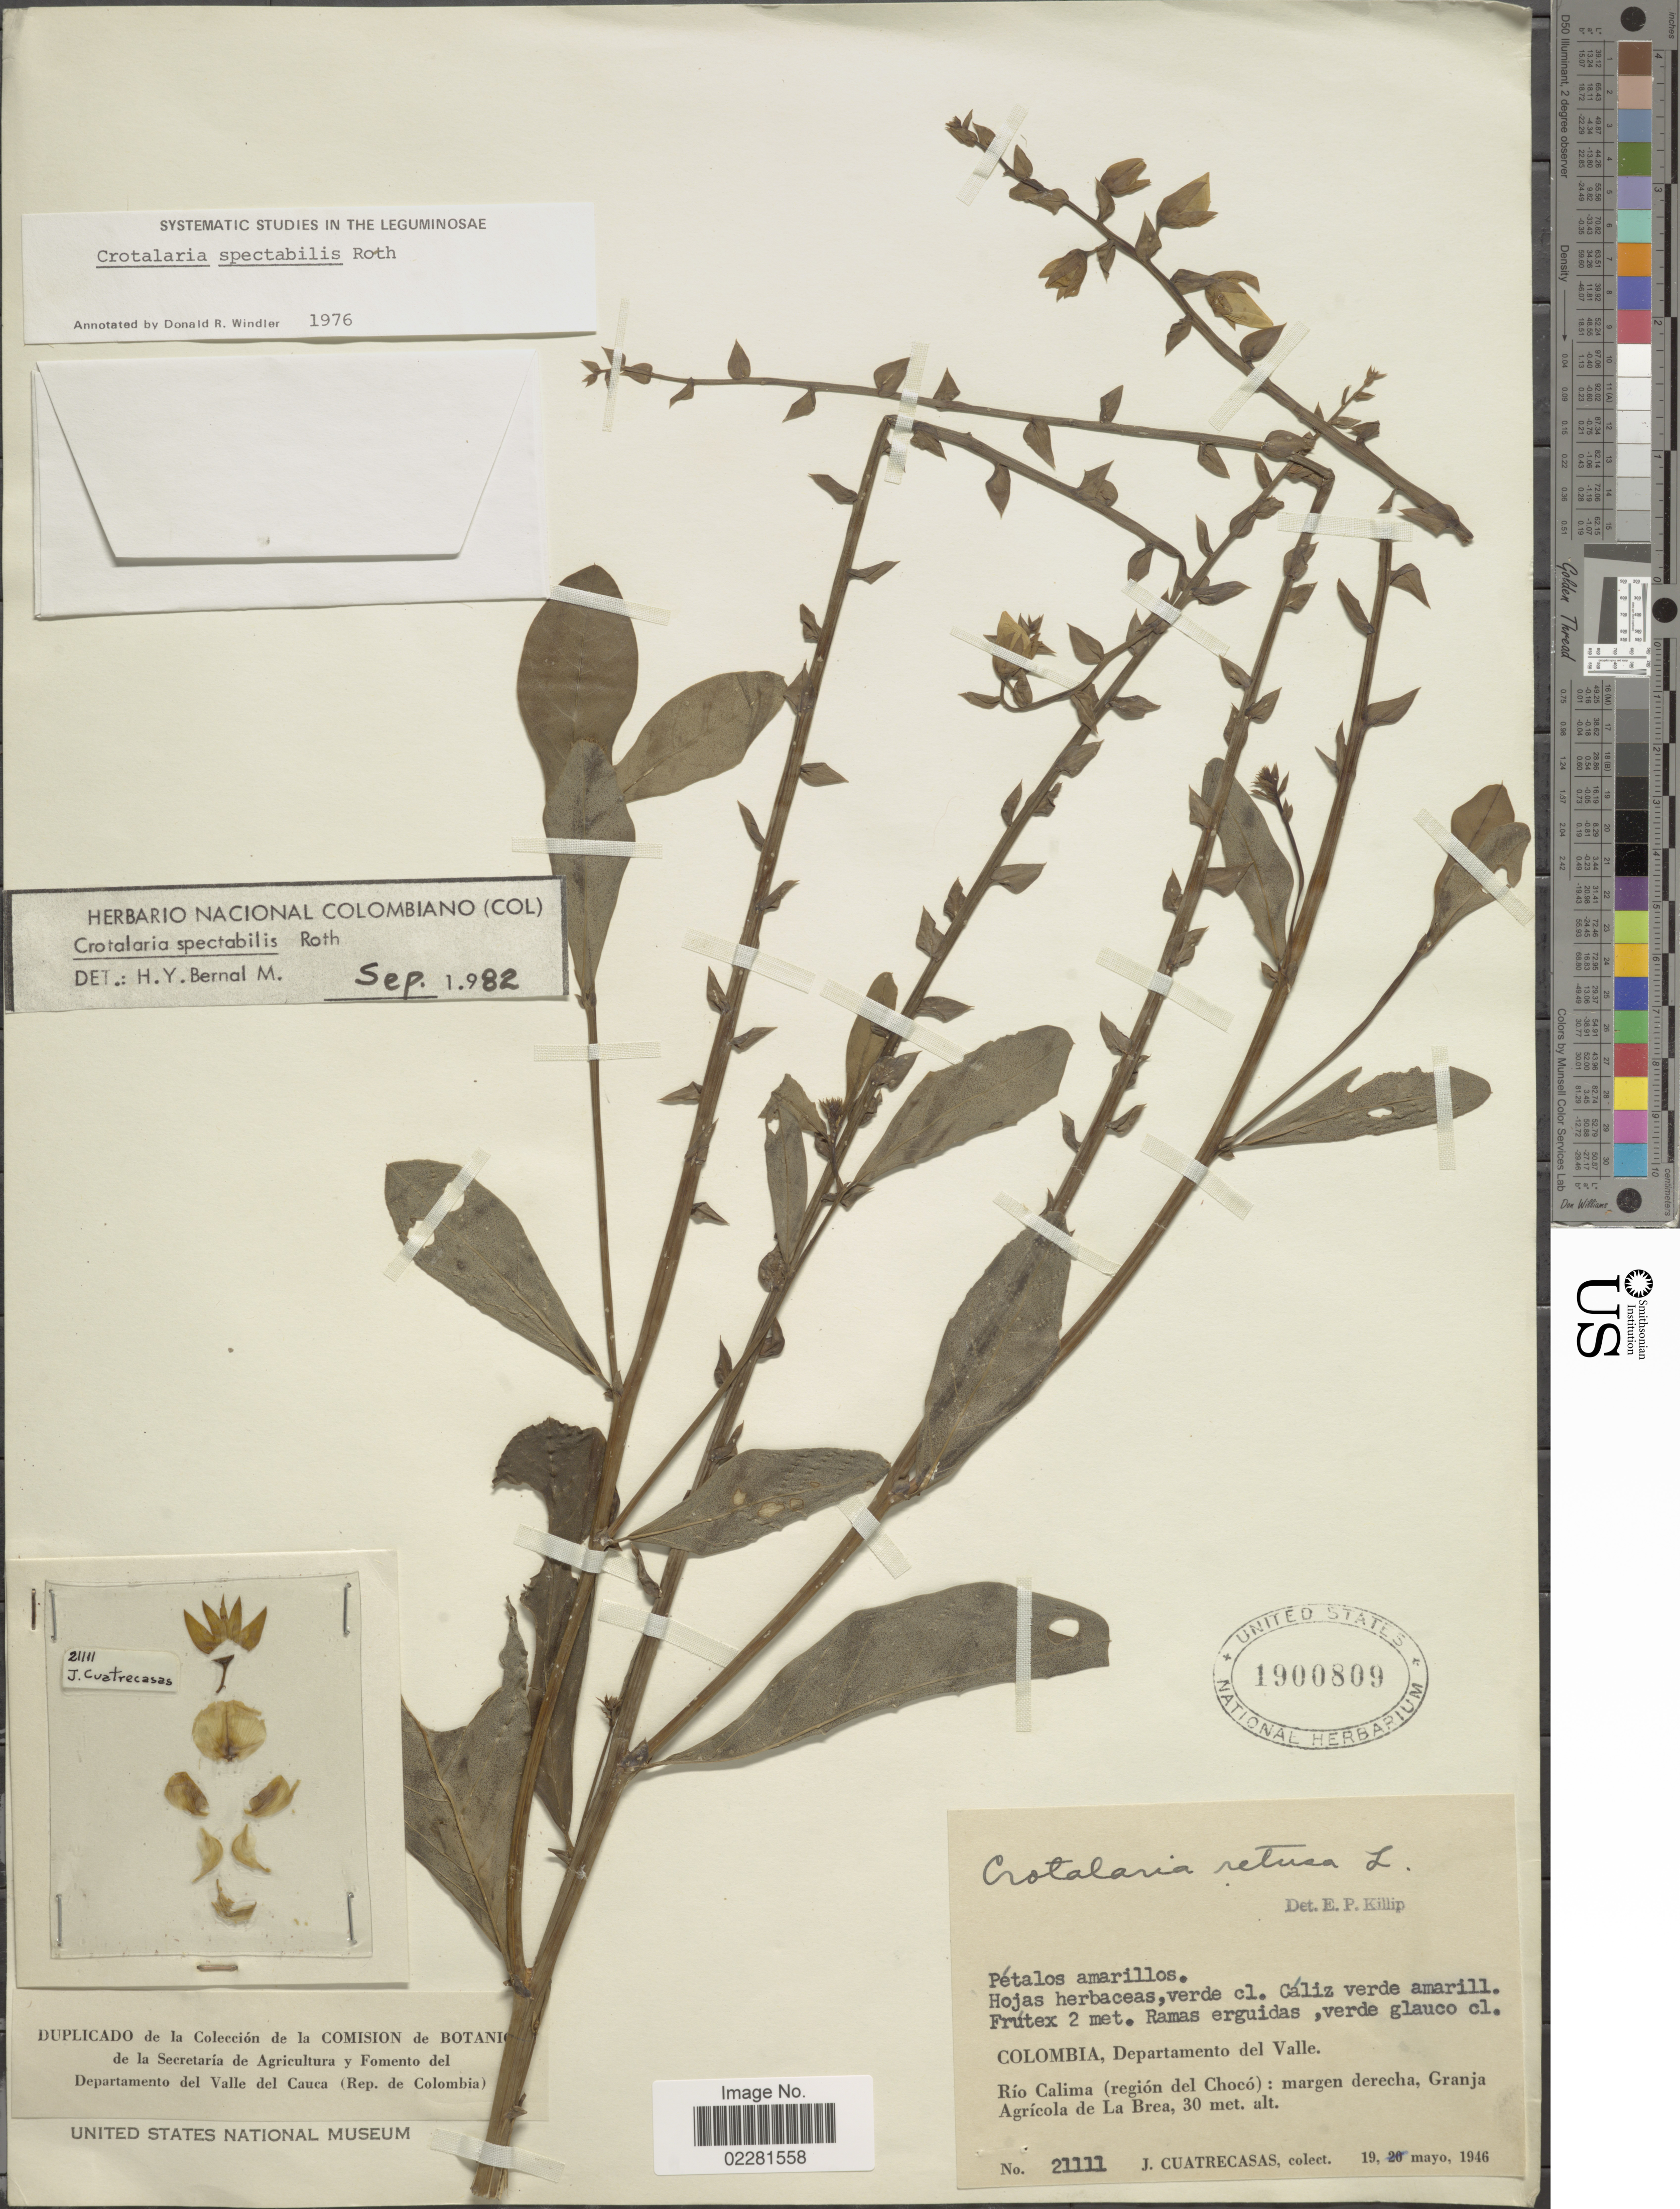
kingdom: Plantae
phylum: Tracheophyta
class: Magnoliopsida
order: Fabales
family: Fabaceae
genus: Crotalaria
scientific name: Crotalaria retusa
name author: L.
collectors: J. Cuatrecasas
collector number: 21111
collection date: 1946-05-19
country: Colombia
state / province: Valle del Cauca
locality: Departamento del Valle, Rio Calima (region del Choco), Grana Agricola de La Brea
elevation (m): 30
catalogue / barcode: US 1900809